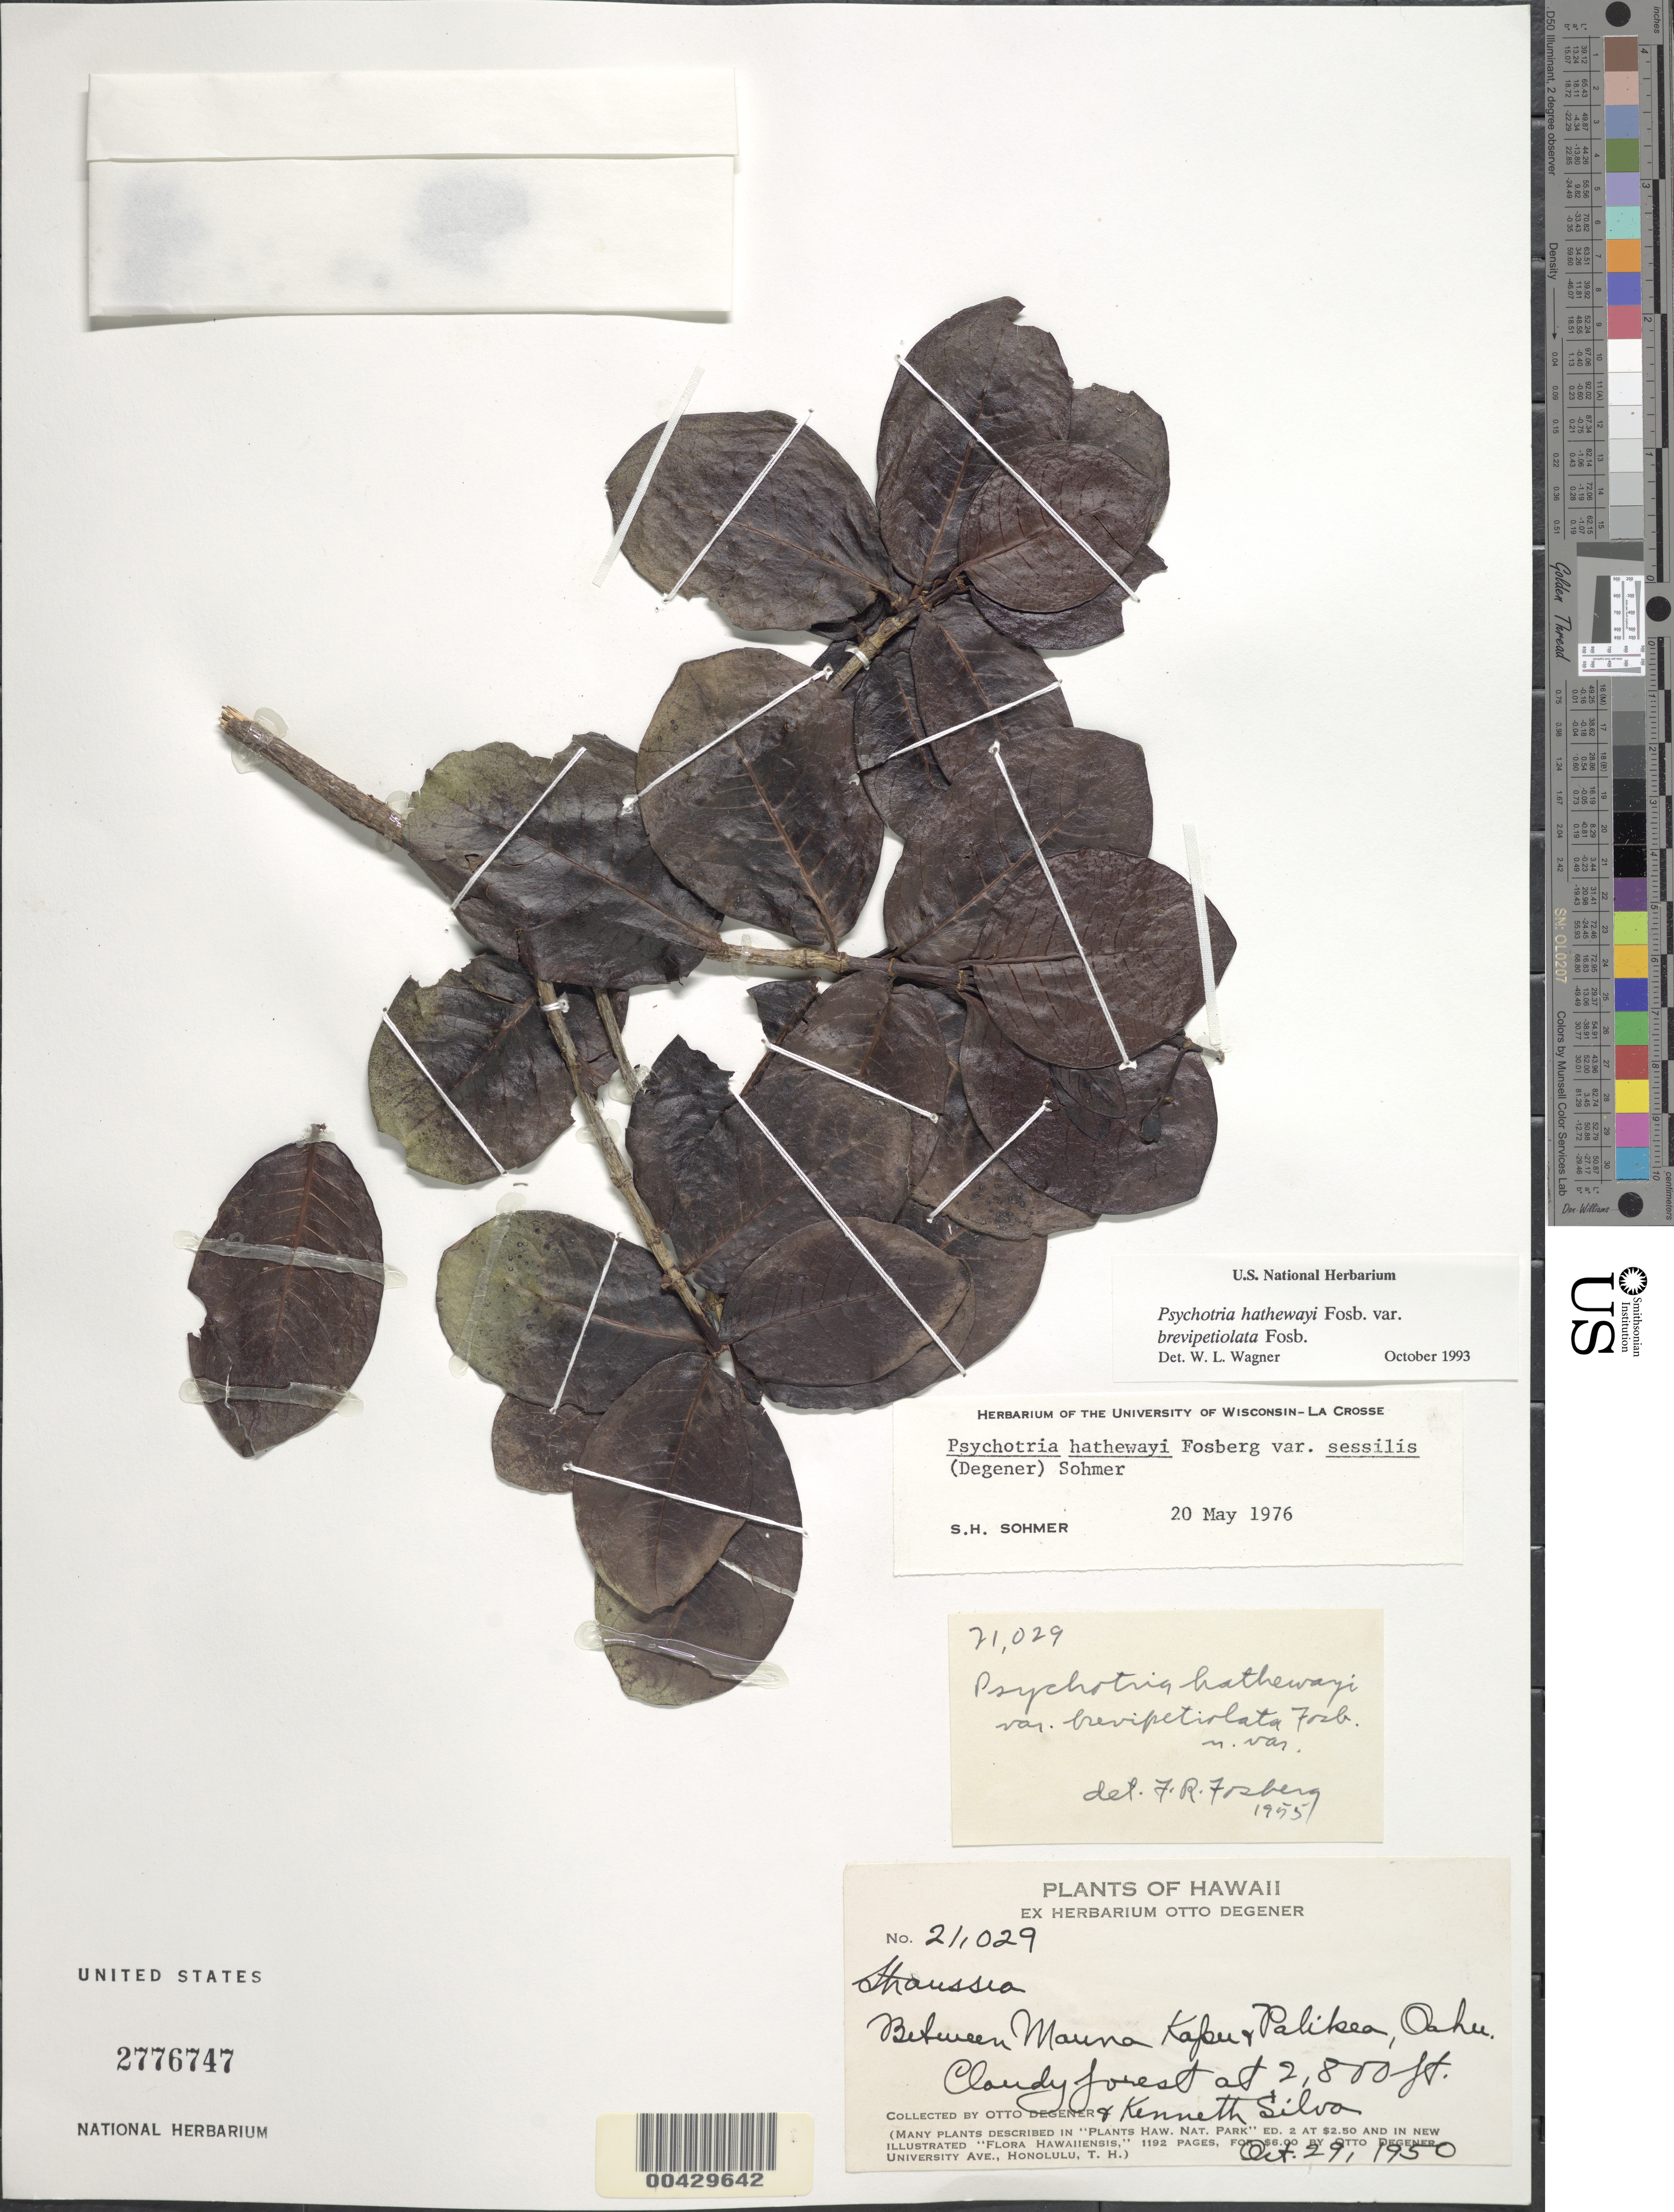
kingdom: Plantae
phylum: Tracheophyta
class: Magnoliopsida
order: Gentianales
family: Rubiaceae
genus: Psychotria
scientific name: Psychotria hathewayi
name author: Fosberg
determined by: Wagner, W. L., (BOT), Smithsonian Institution - National Museum of Natural History (UNITED STATES)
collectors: O. Degener & K. Silva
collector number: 21029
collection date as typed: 29 Oct 1950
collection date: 1950-10-29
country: United States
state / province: Hawaii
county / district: Honolulu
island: Oahu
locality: Between Mauna Kapu and Palikea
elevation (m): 853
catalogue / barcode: US 2776747